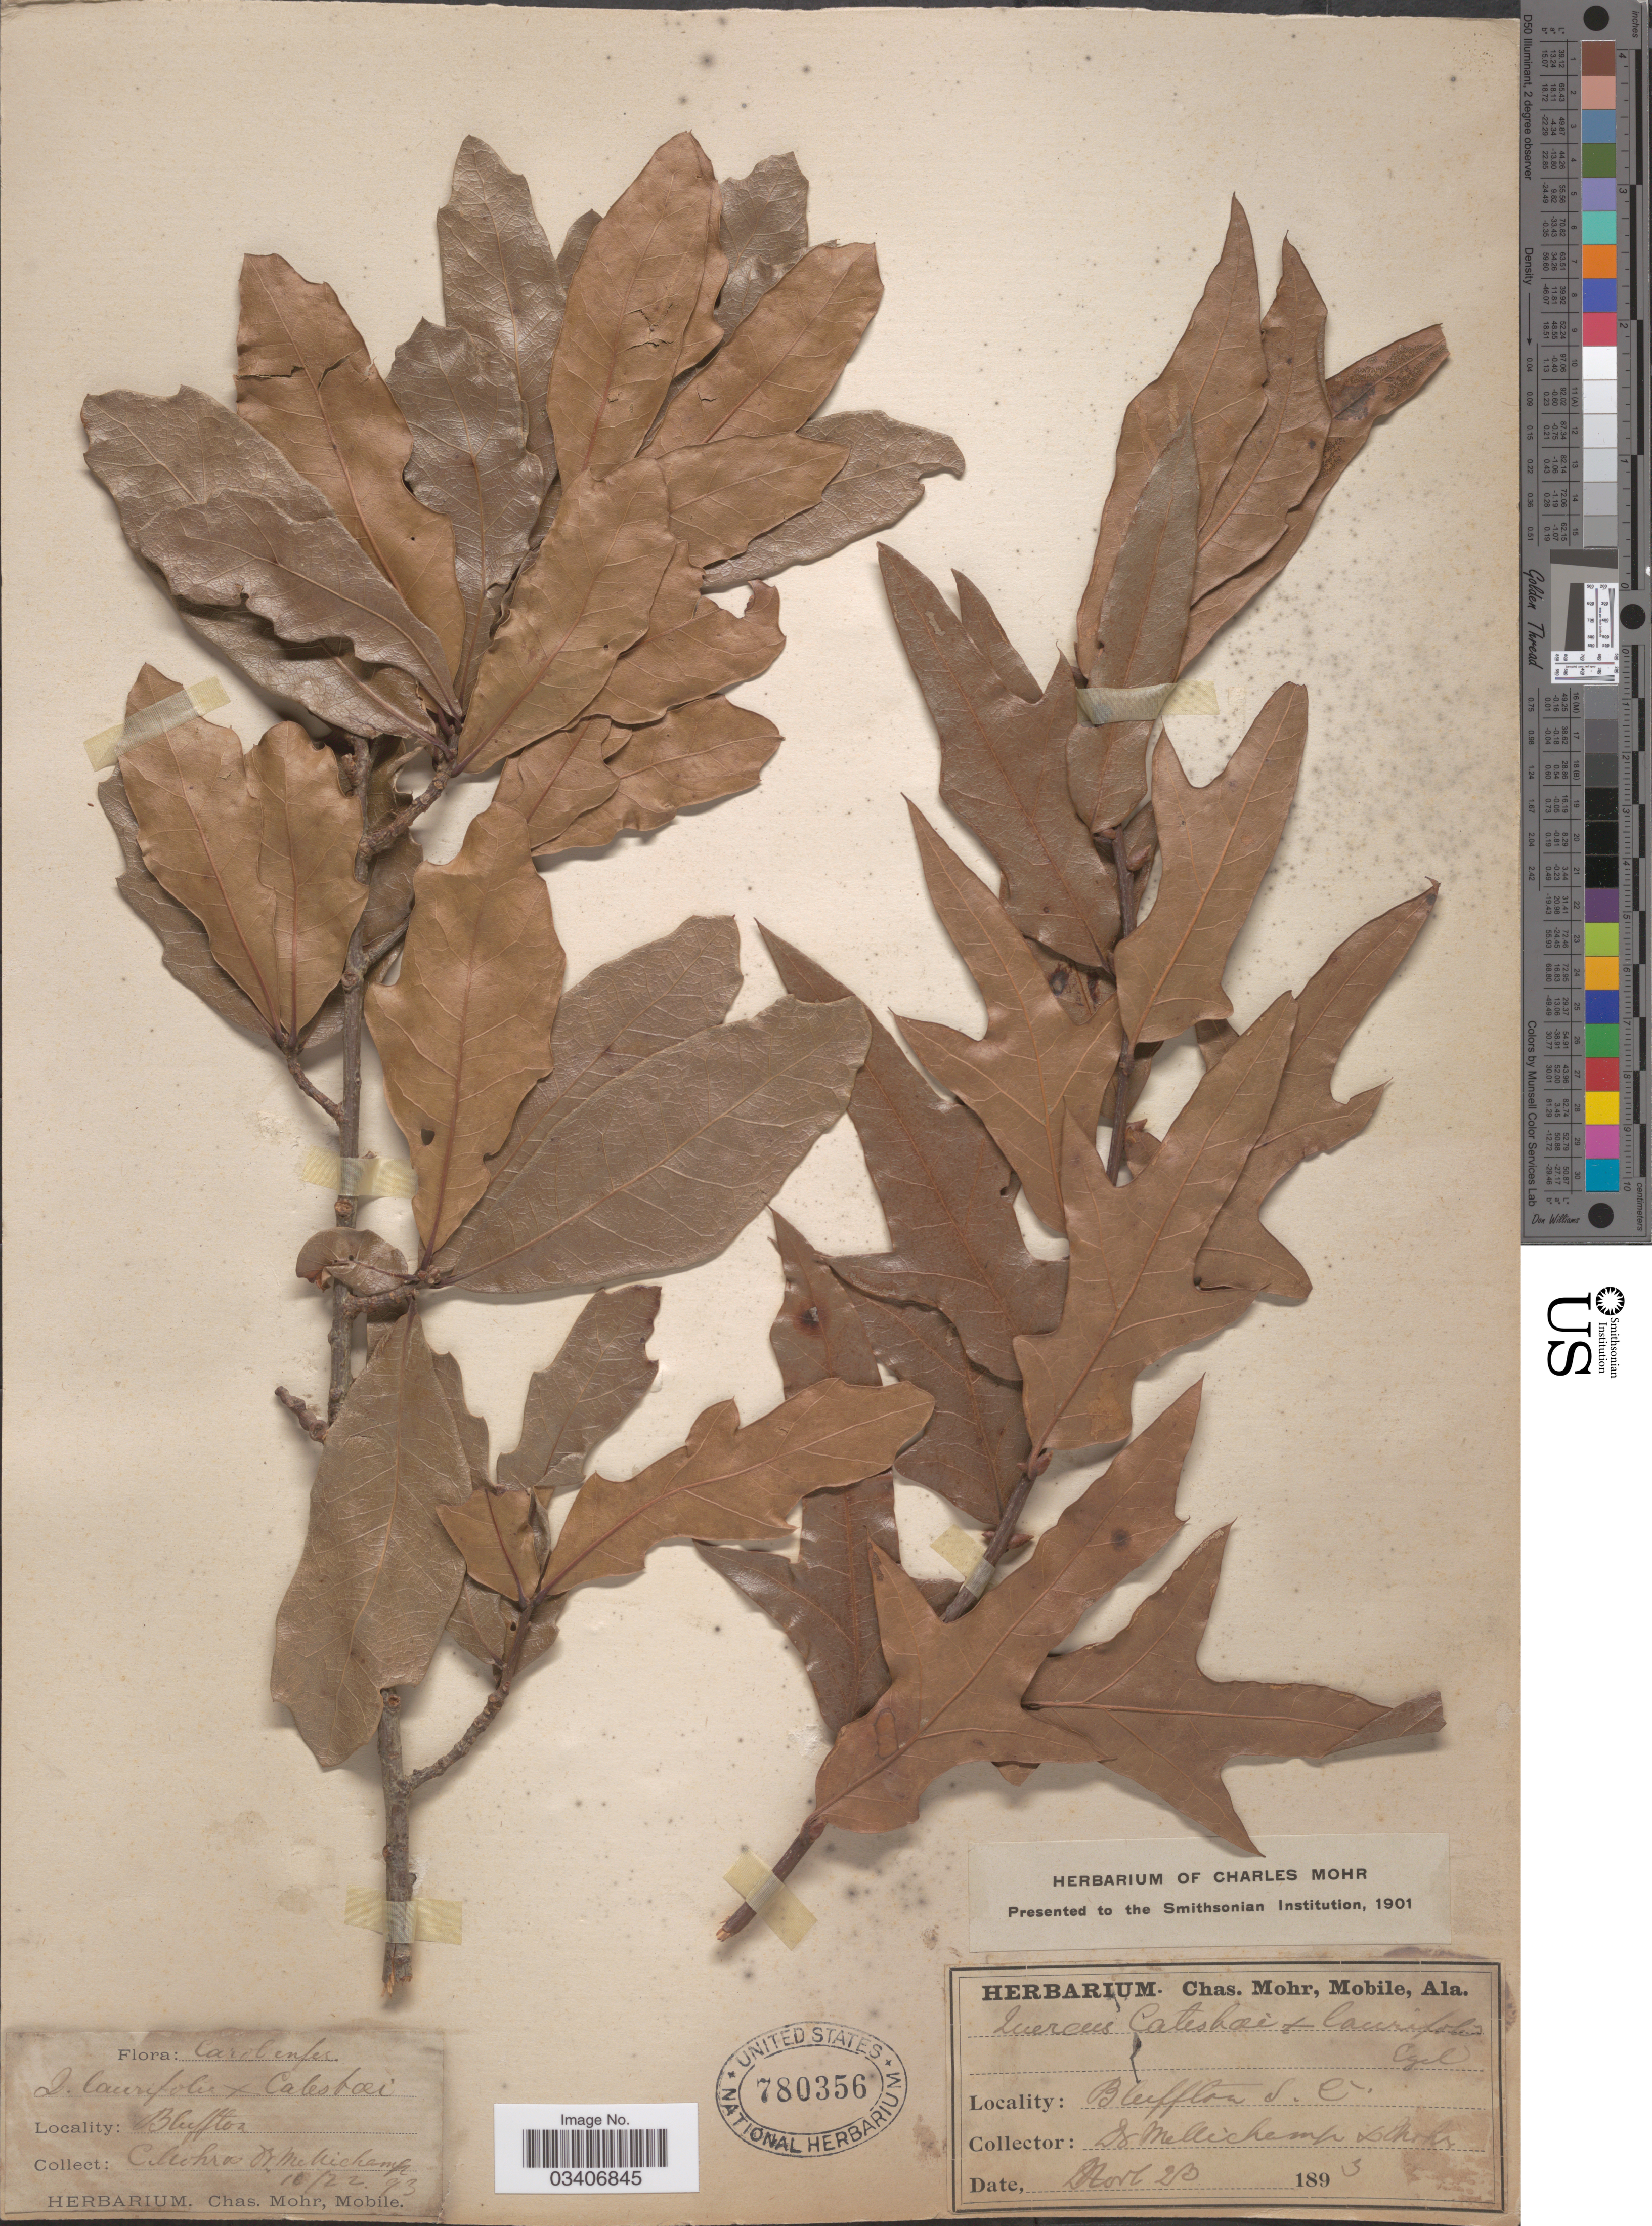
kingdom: Plantae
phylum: Tracheophyta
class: Magnoliopsida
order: Fagales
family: Fagaceae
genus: Quercus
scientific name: Quercus x mellichampii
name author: Trel.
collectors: -. Mellichamp & Mohr, C. T. (herbarium)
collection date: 1893-10-22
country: United States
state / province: South Carolina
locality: Bluffton.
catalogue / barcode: US 780356